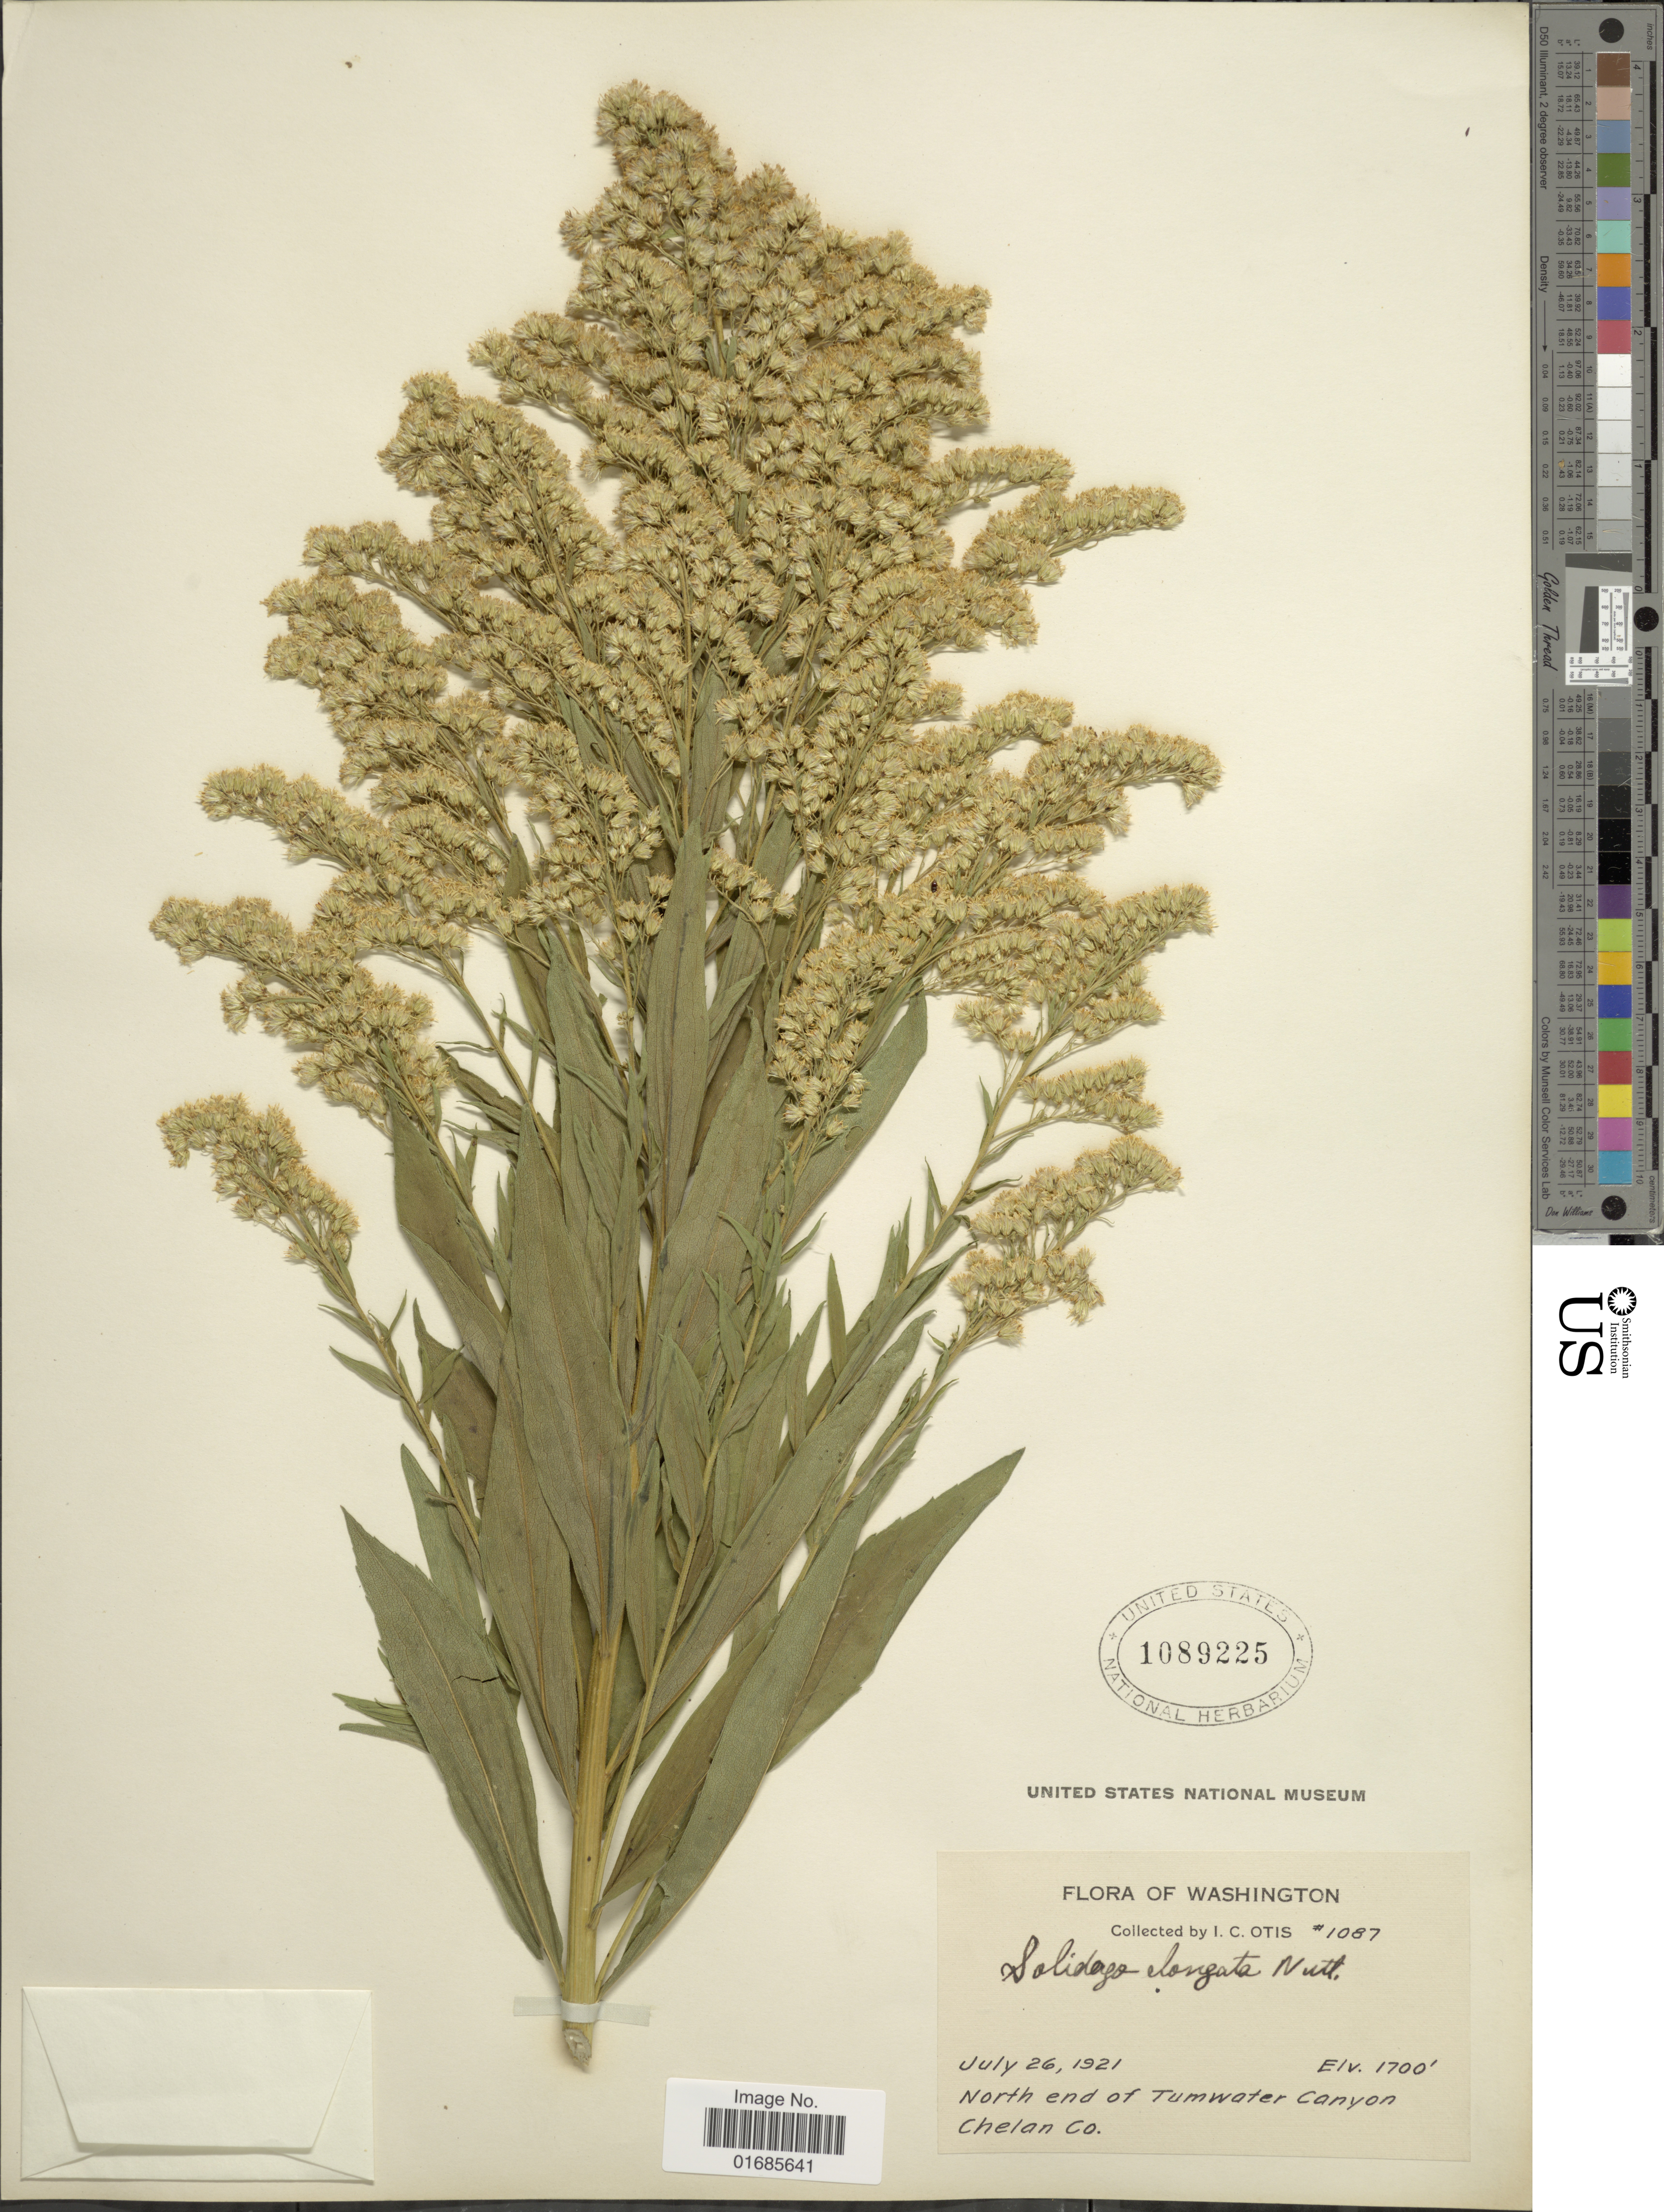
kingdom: Plantae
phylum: Tracheophyta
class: Magnoliopsida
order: Asterales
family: Asteraceae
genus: Solidago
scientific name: Solidago canadensis var. salebrosa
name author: (Piper) M.E. Jones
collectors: I. C. Otis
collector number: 1087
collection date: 1921-07-26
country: United States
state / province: Washington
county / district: Chelan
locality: North end of Tumwater Canyon, Chelan Co.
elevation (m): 518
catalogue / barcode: US 1089225